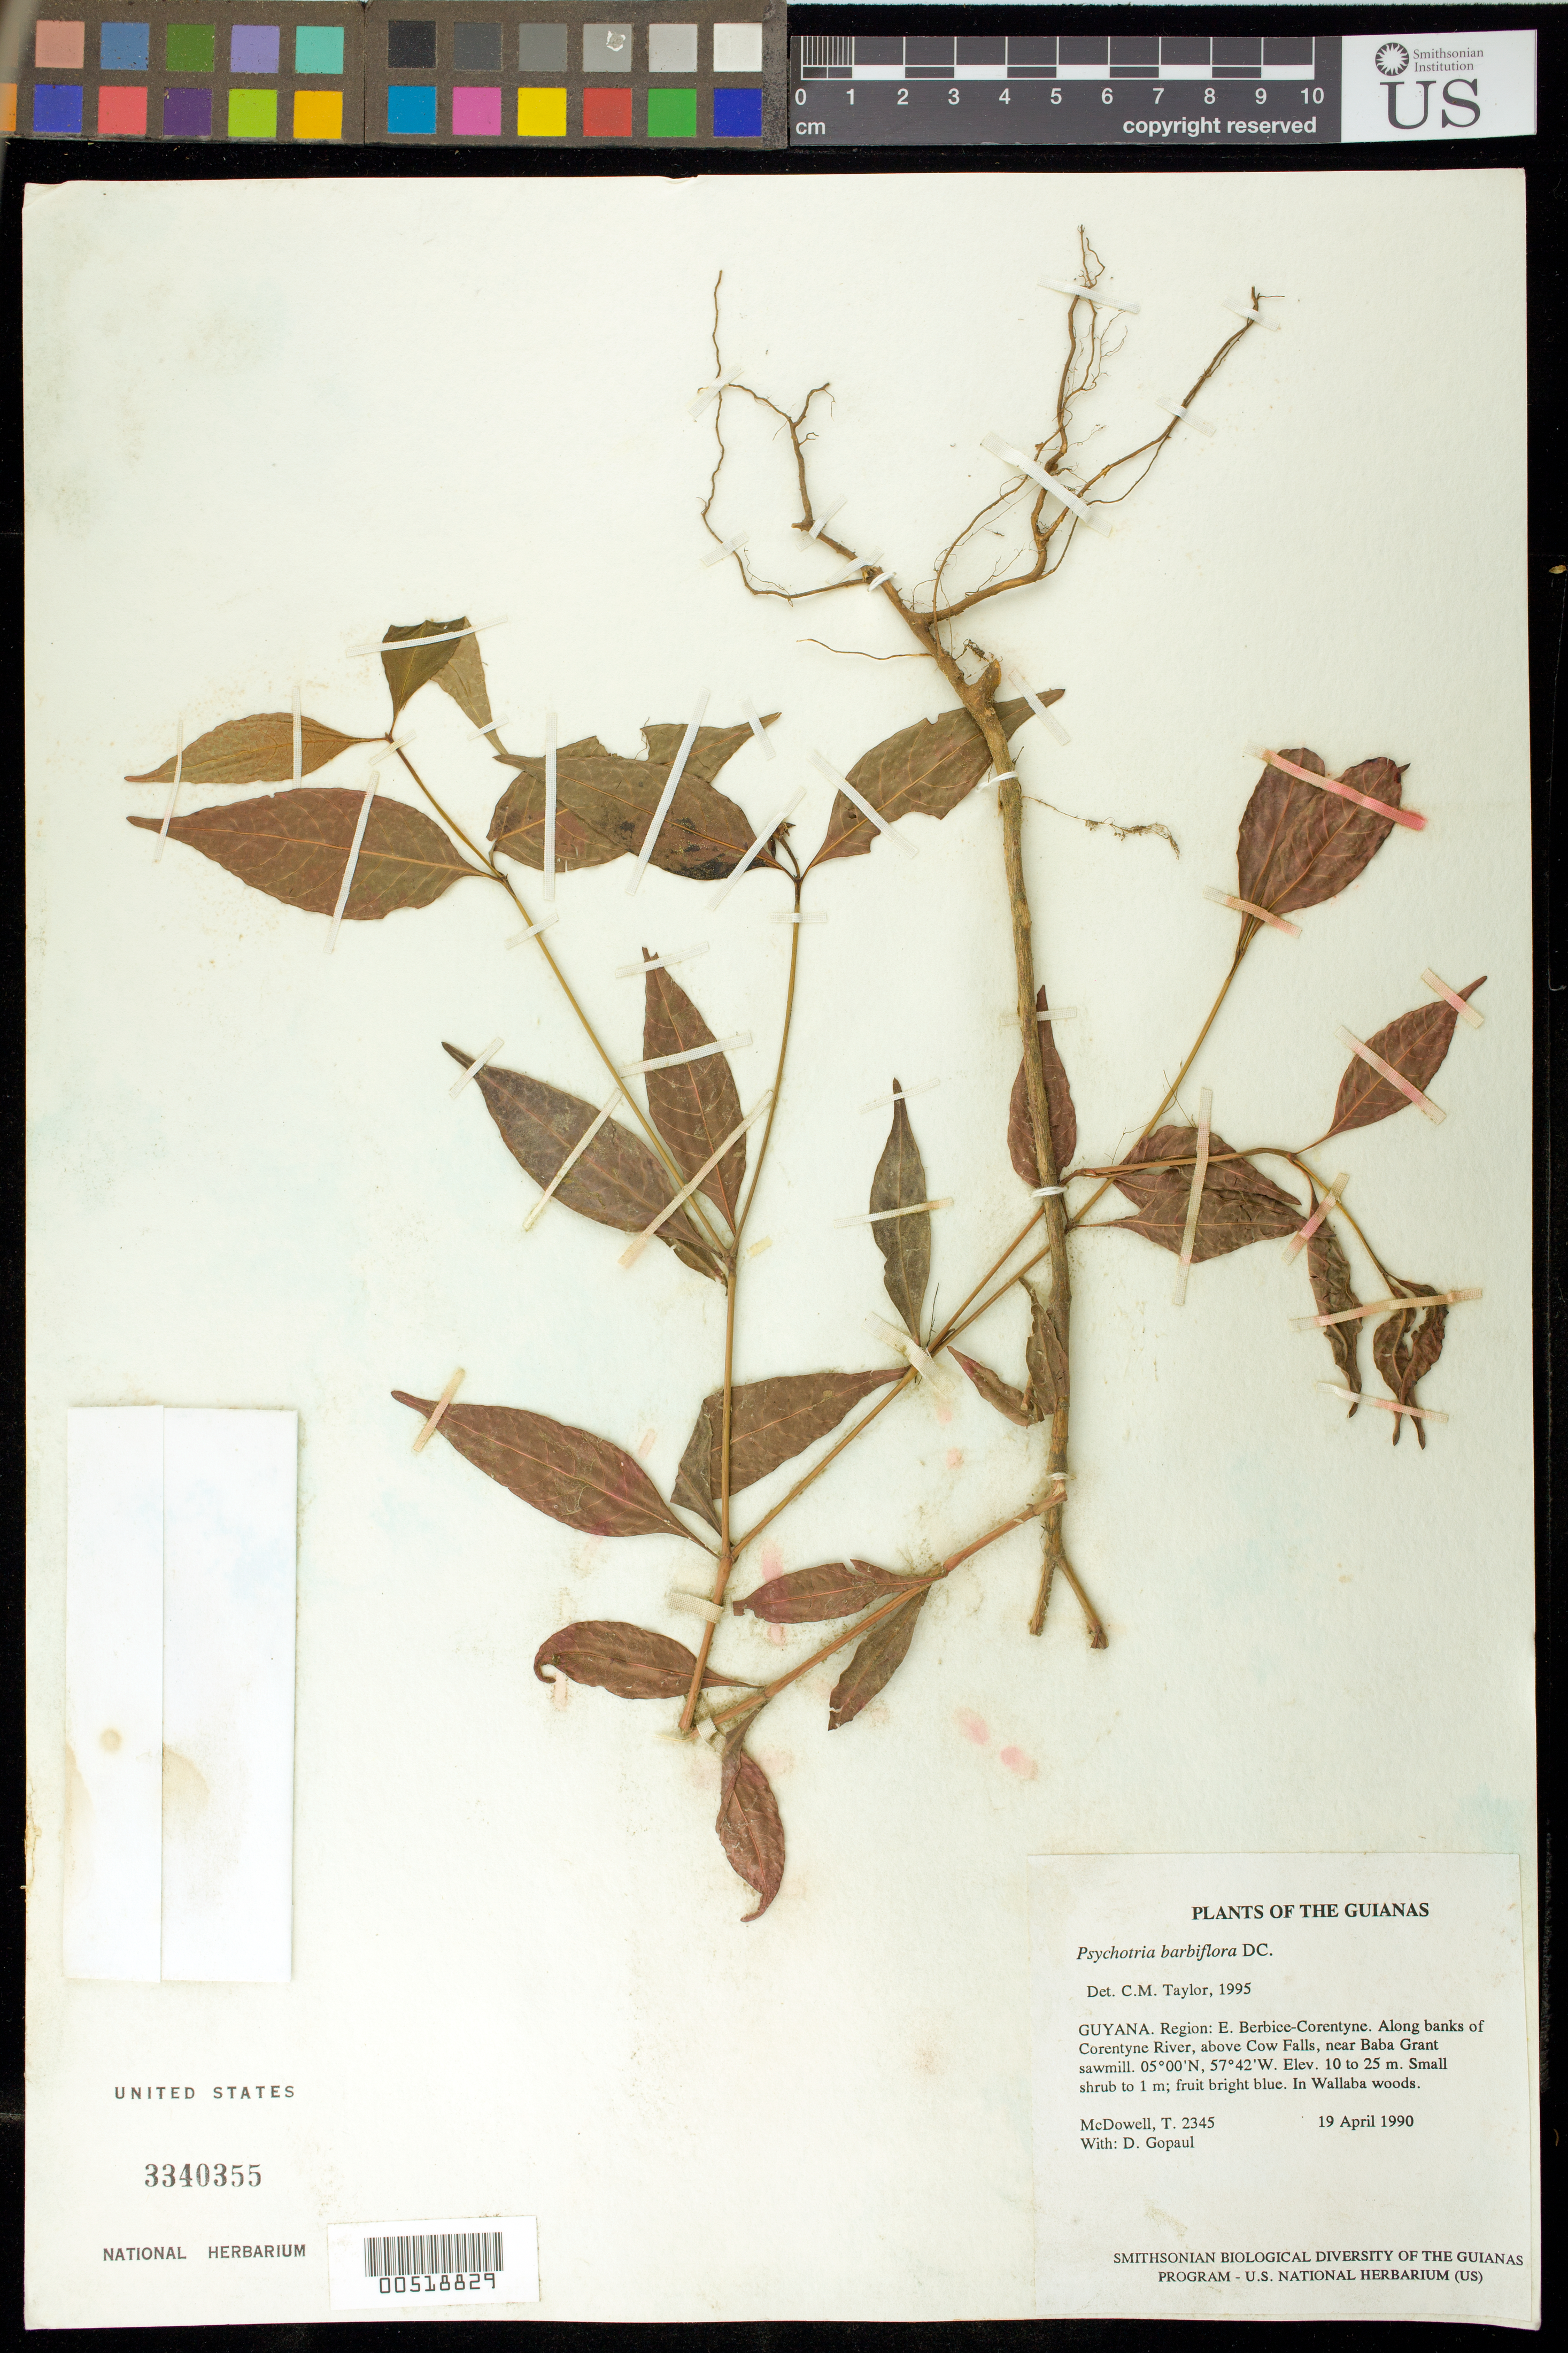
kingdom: Plantae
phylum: Tracheophyta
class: Magnoliopsida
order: Gentianales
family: Rubiaceae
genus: Palicourea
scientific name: Palicourea hoffmannseggiana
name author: (Roem. & Schult.) Borhidi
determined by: Kirkbride, J. H., Jr.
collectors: T. McDowell & D. Gopaul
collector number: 2345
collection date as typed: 19 April 1990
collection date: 1990-04-19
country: Guyana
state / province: E. Berbice-Corentyne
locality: Along banks of Corentyne River, above Cow Falls, near the Baba Grant sawmill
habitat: Along river and in nearby forest, logging area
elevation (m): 10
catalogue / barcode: US 3340355